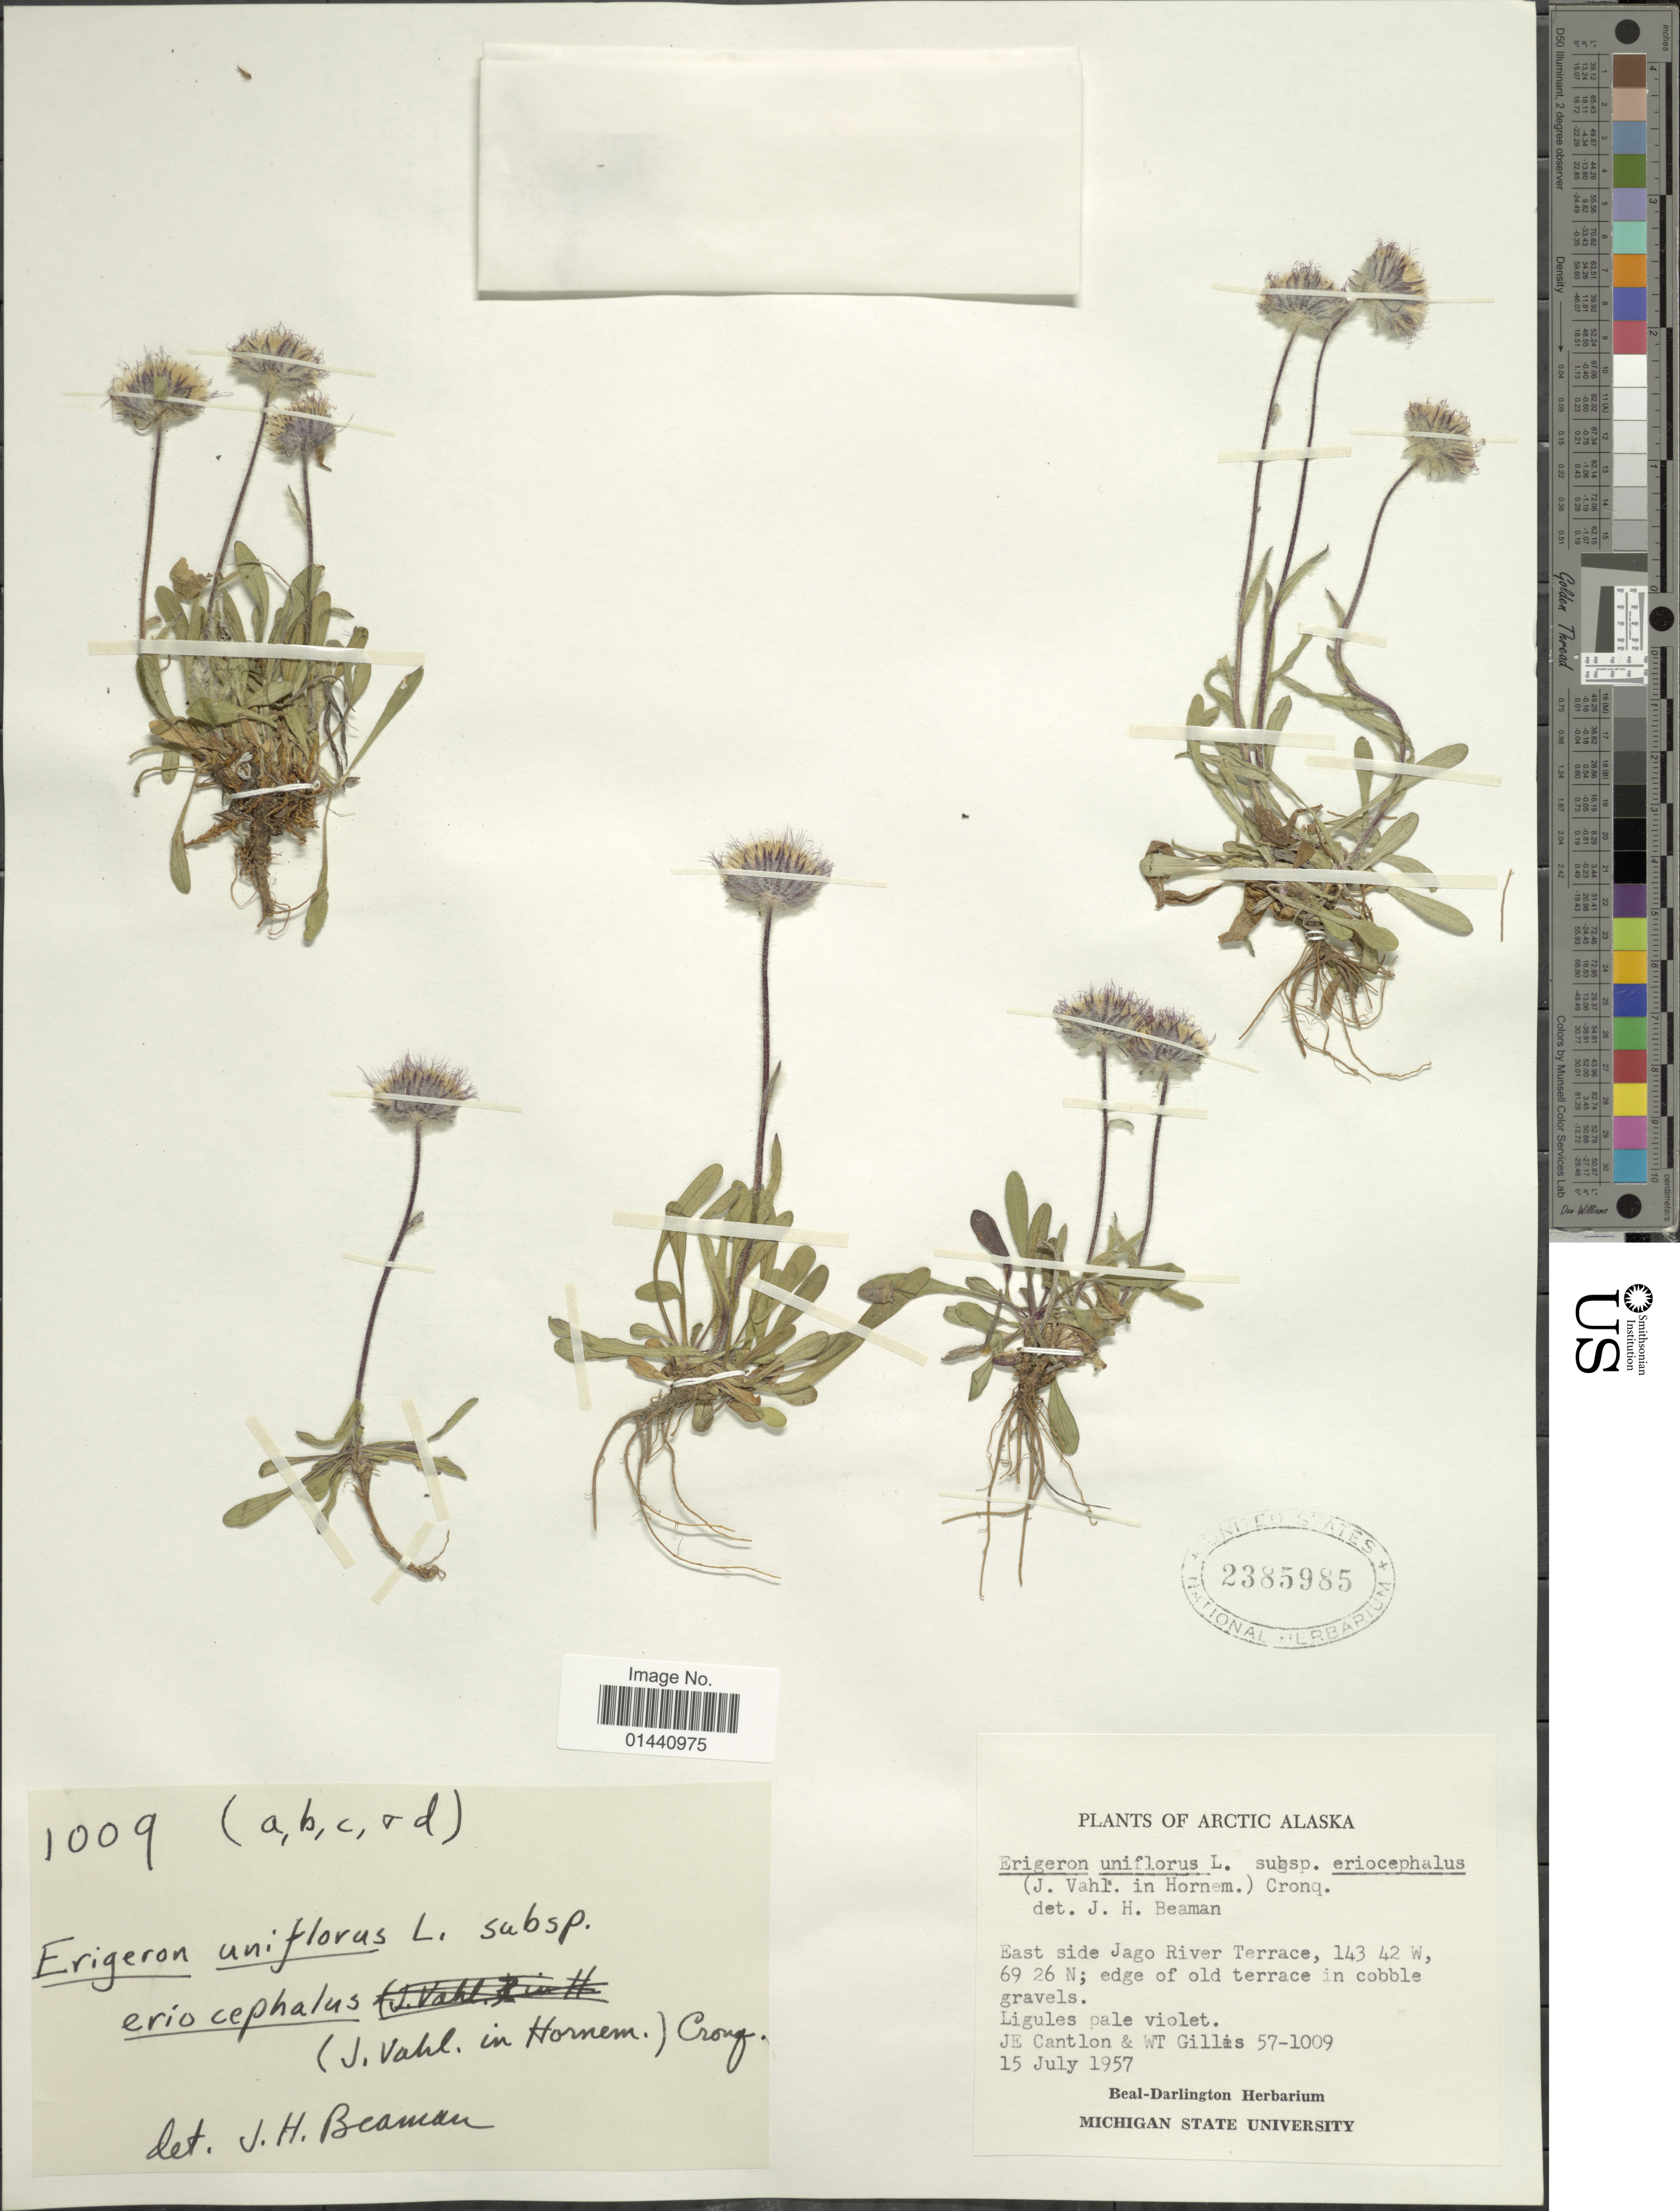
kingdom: Plantae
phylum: Tracheophyta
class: Magnoliopsida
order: Asterales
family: Asteraceae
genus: Erigeron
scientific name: Erigeron eriocephalus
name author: J. Vahl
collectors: J. Cantlon & W. T. Gillis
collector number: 57-1009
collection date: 1957-07-15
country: United States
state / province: Alaska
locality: Arctic Alaska. East side Jago River Terrace; edge of old terrace in cobble gravels.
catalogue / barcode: US 2385985